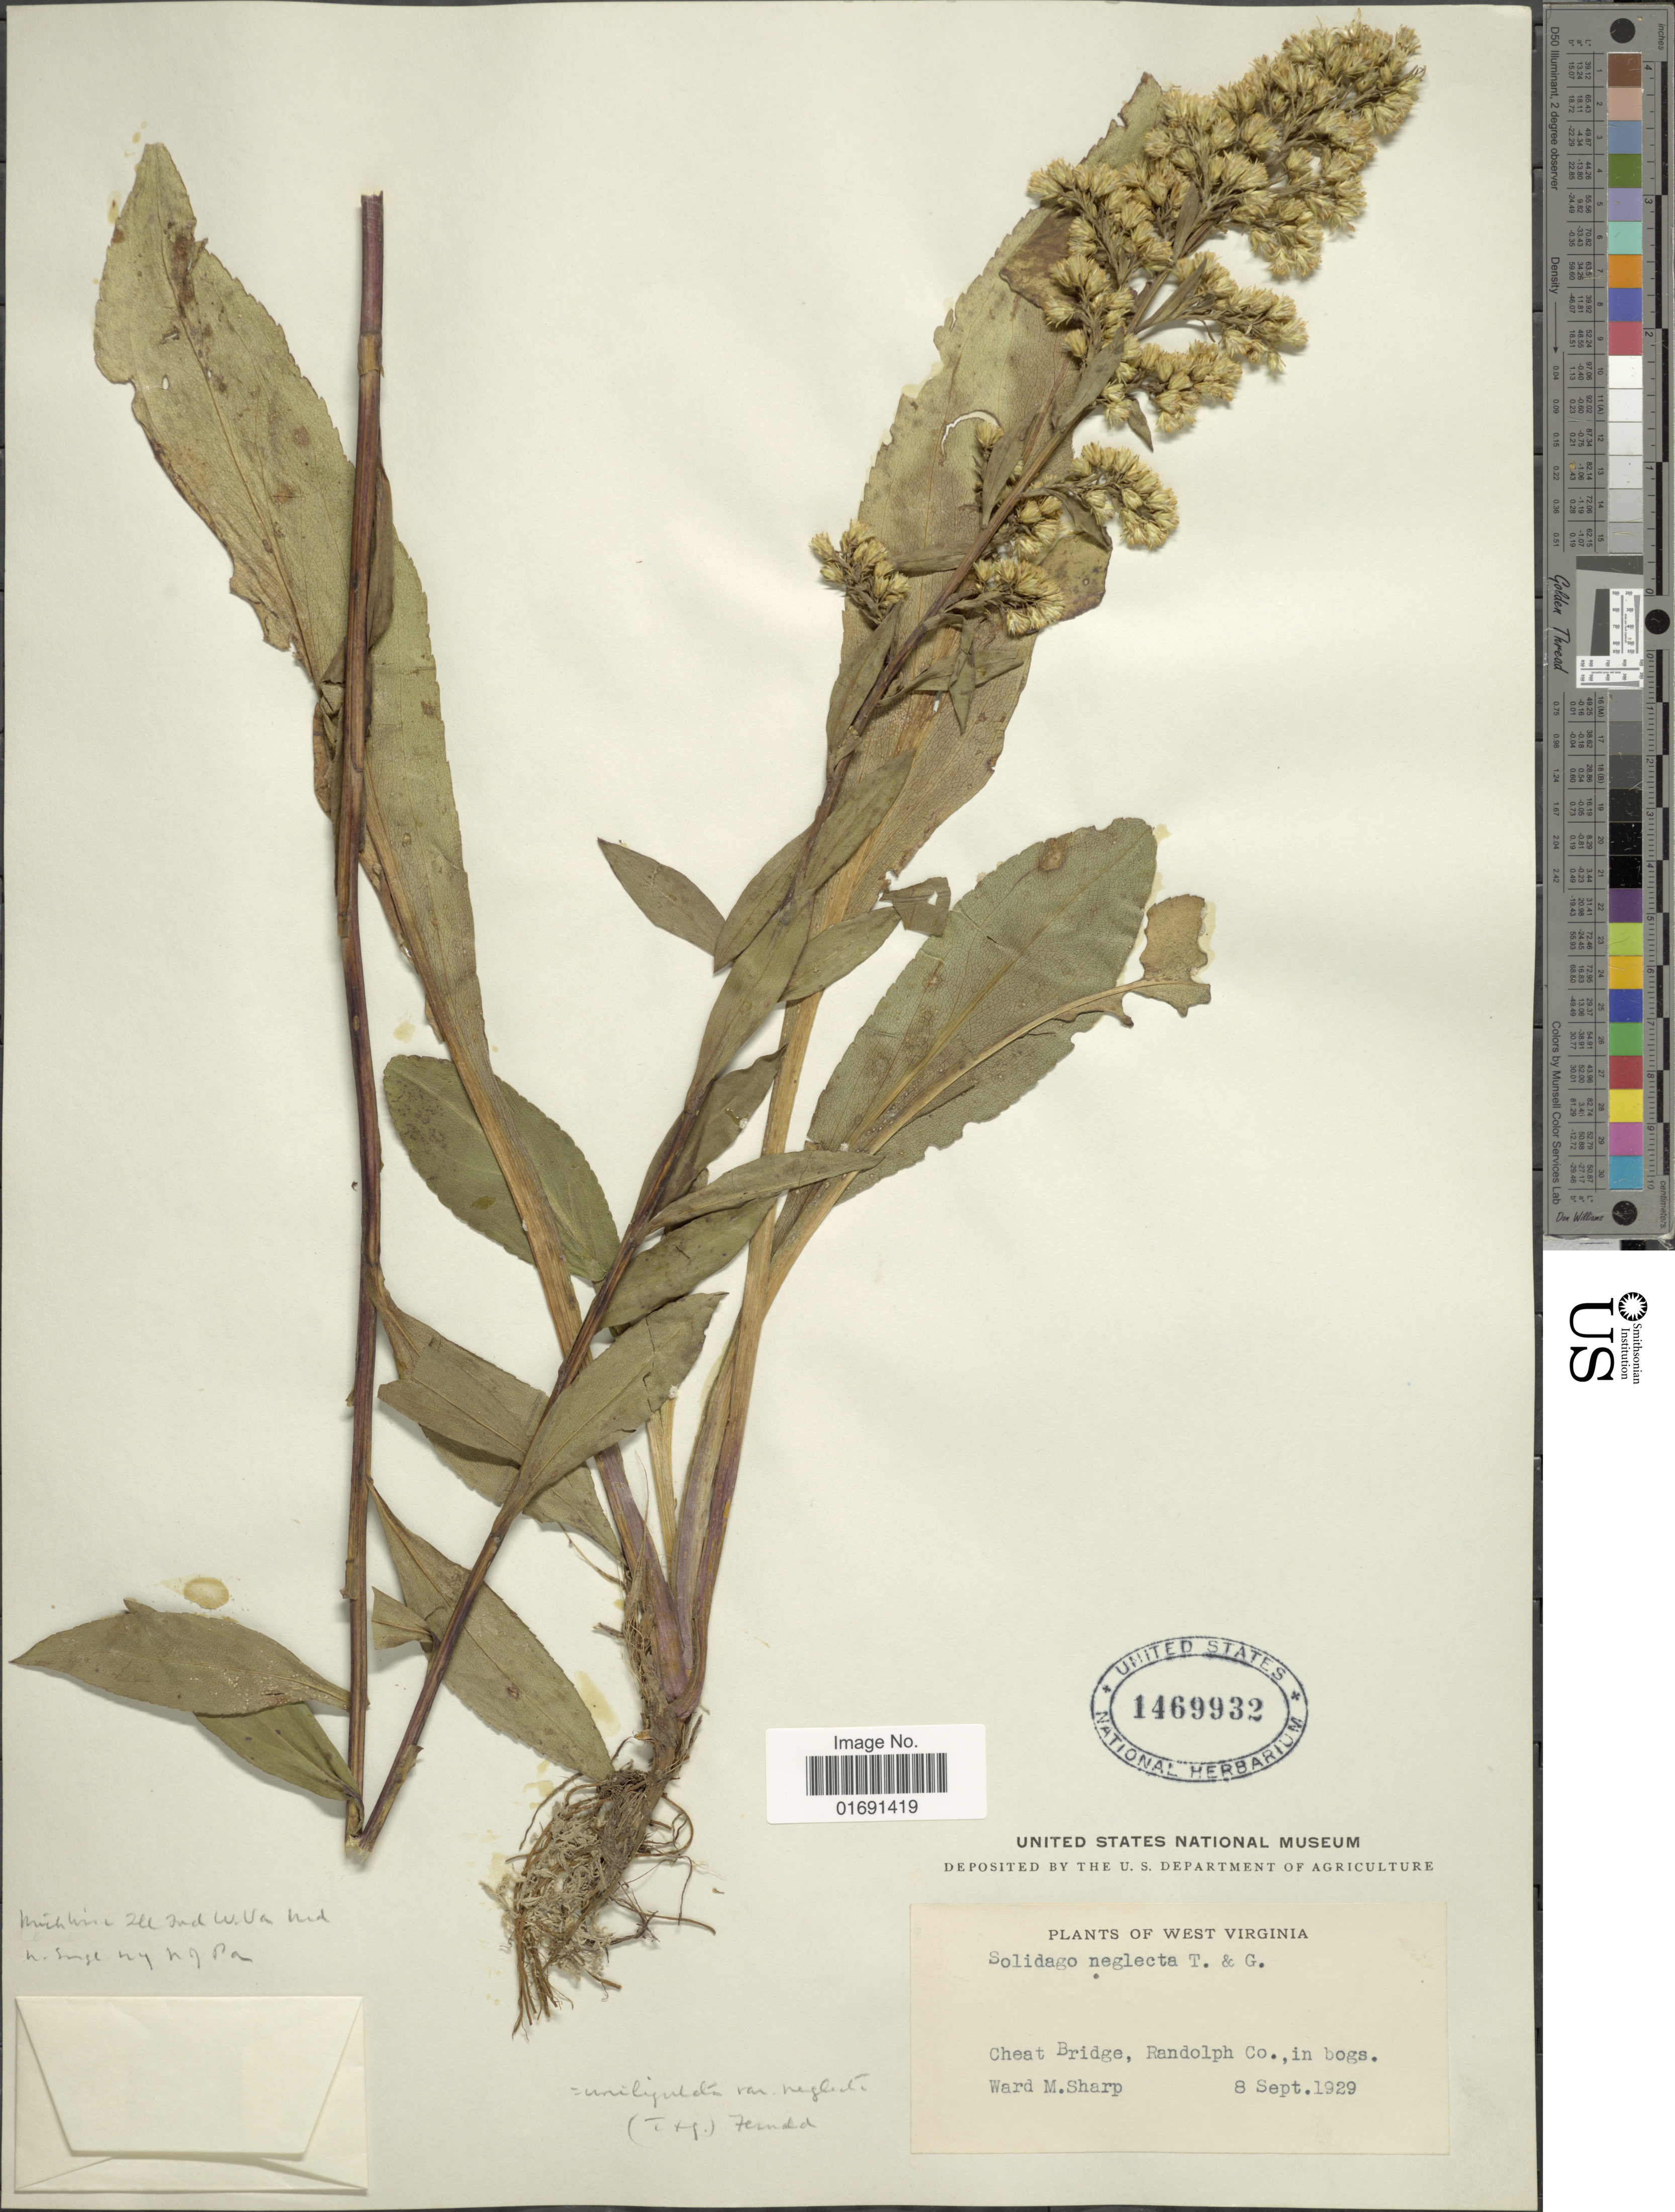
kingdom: Plantae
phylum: Tracheophyta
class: Magnoliopsida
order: Asterales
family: Asteraceae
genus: Solidago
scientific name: Solidago uniligulata var. neglecta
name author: Fernald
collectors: W. M. Sharp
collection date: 1929-09-08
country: United States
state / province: West Virginia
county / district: Randolph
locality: Cheat Bridge, Randolph Co.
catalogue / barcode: US 1469932